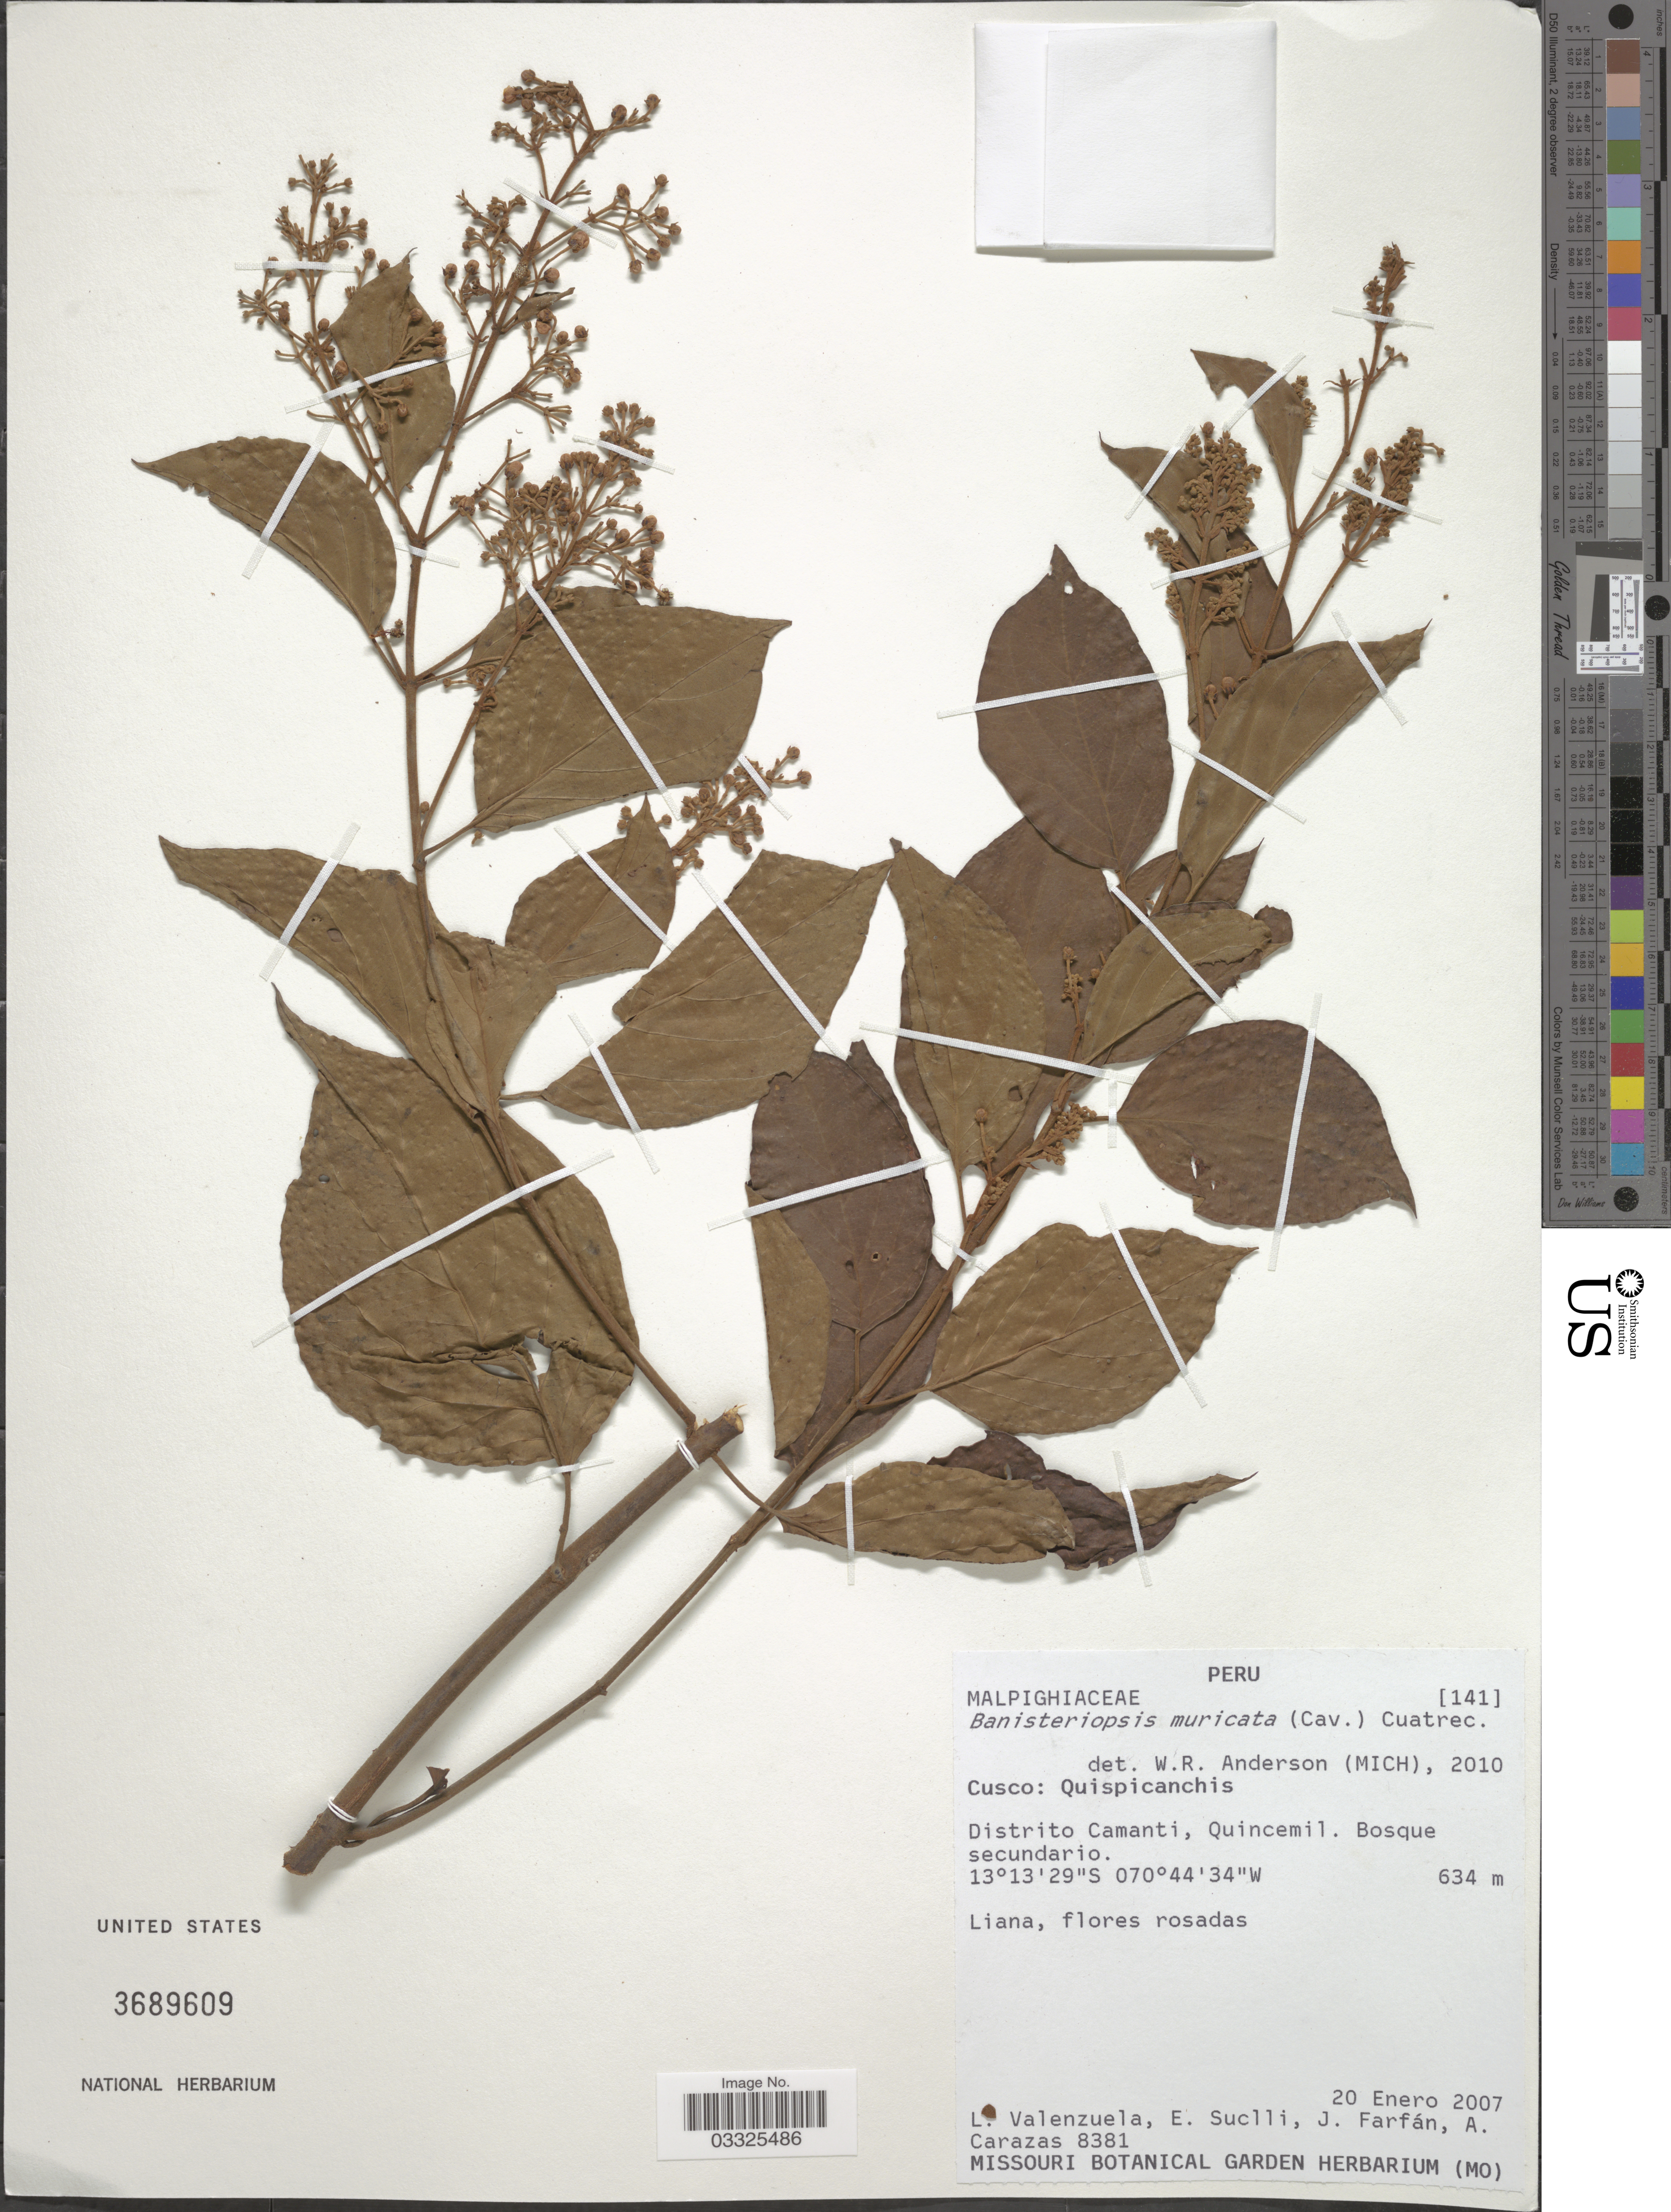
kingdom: Plantae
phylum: Tracheophyta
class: Magnoliopsida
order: Malpighiales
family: Malpighiaceae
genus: Banisteriopsis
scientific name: Banisteriopsis muricata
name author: (Cav.) Cuatrec.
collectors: L. Valenzuela, E. Suclli, J. Farfán & A. Carazas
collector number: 8381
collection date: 2007-01-20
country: Peru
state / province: Cusco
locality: Cusco: Quispicanchis, Distrito Camanti, Quincemil.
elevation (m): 634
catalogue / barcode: US 3689609